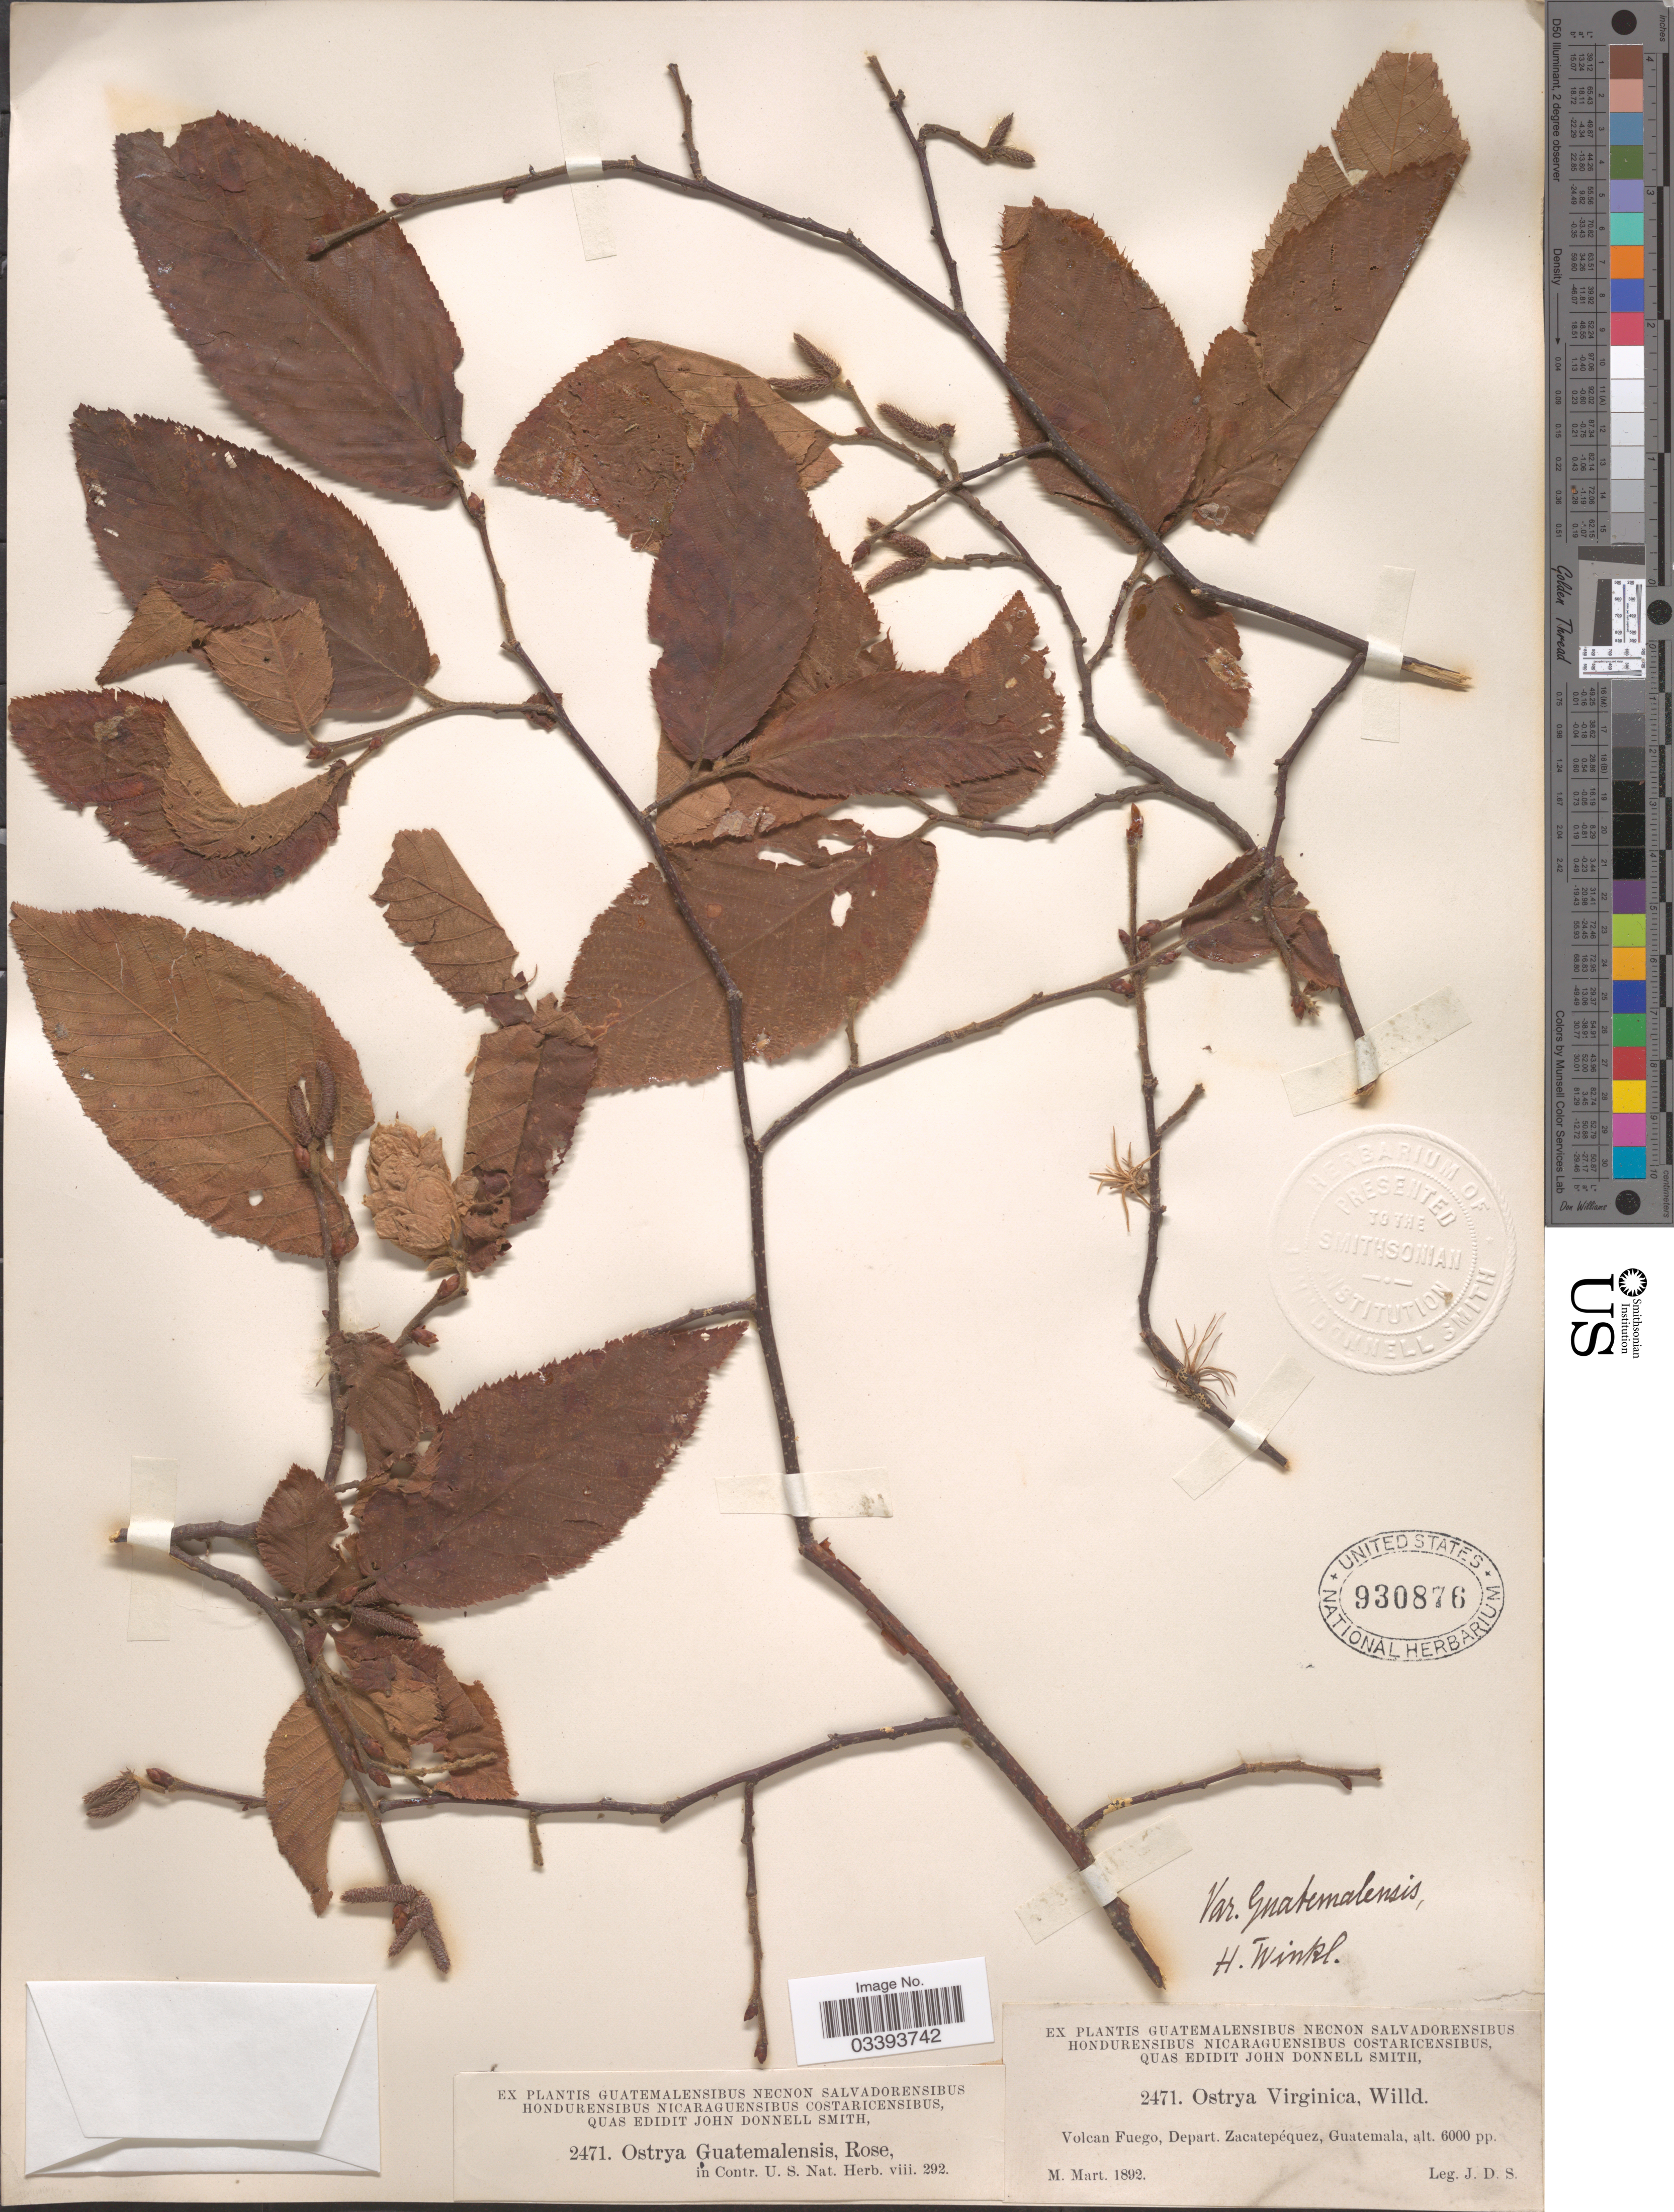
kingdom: Plantae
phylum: Tracheophyta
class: Magnoliopsida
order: Fagales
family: Betulaceae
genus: Ostrya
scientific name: Ostrya guatemalensis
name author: (H.J.P. Winkl.) Rose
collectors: J. Donnell Smith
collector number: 2471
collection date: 1892-03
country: Guatemala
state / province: Sacatepéquez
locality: Volcan Fuego, Depart. Zacatepéquez.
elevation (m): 1829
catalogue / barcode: US 930876